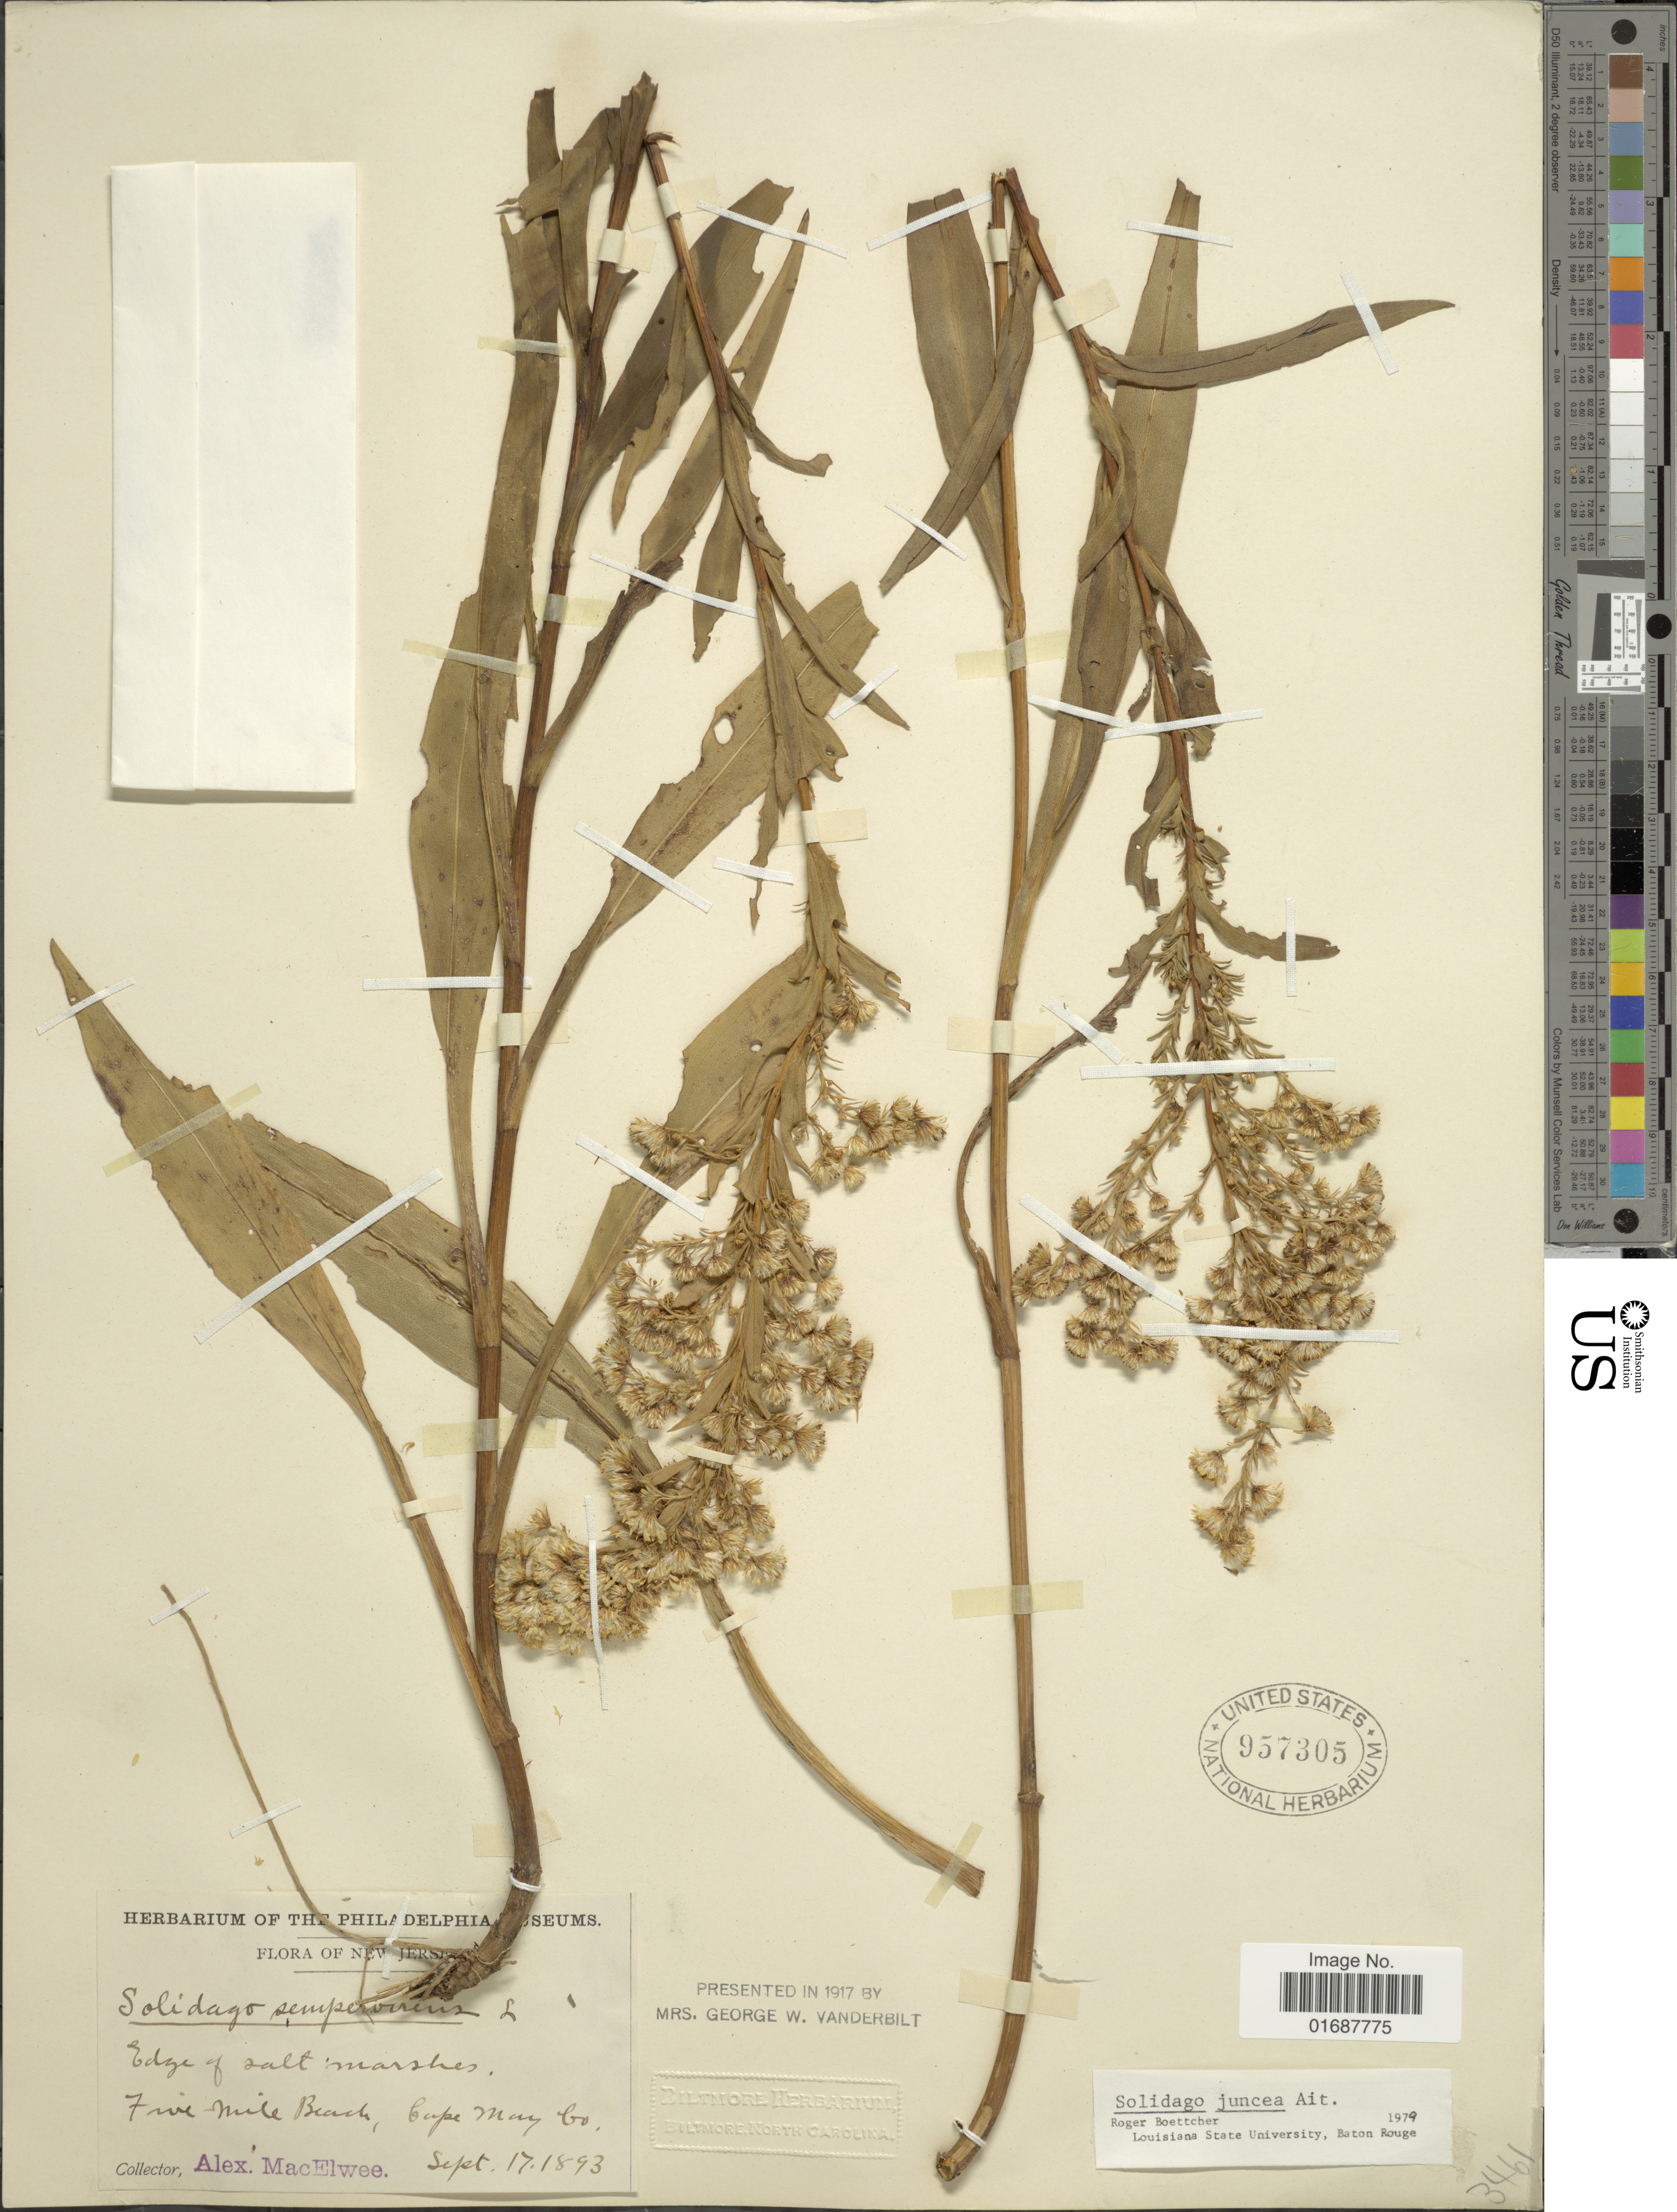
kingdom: Plantae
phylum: Tracheophyta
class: Magnoliopsida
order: Asterales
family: Asteraceae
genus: Solidago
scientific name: Solidago juncea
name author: Aiton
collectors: A. MacElwee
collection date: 1893-09-17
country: United States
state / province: New Jersey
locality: Five mile Beach, Cape May Co.8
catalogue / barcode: US 957305